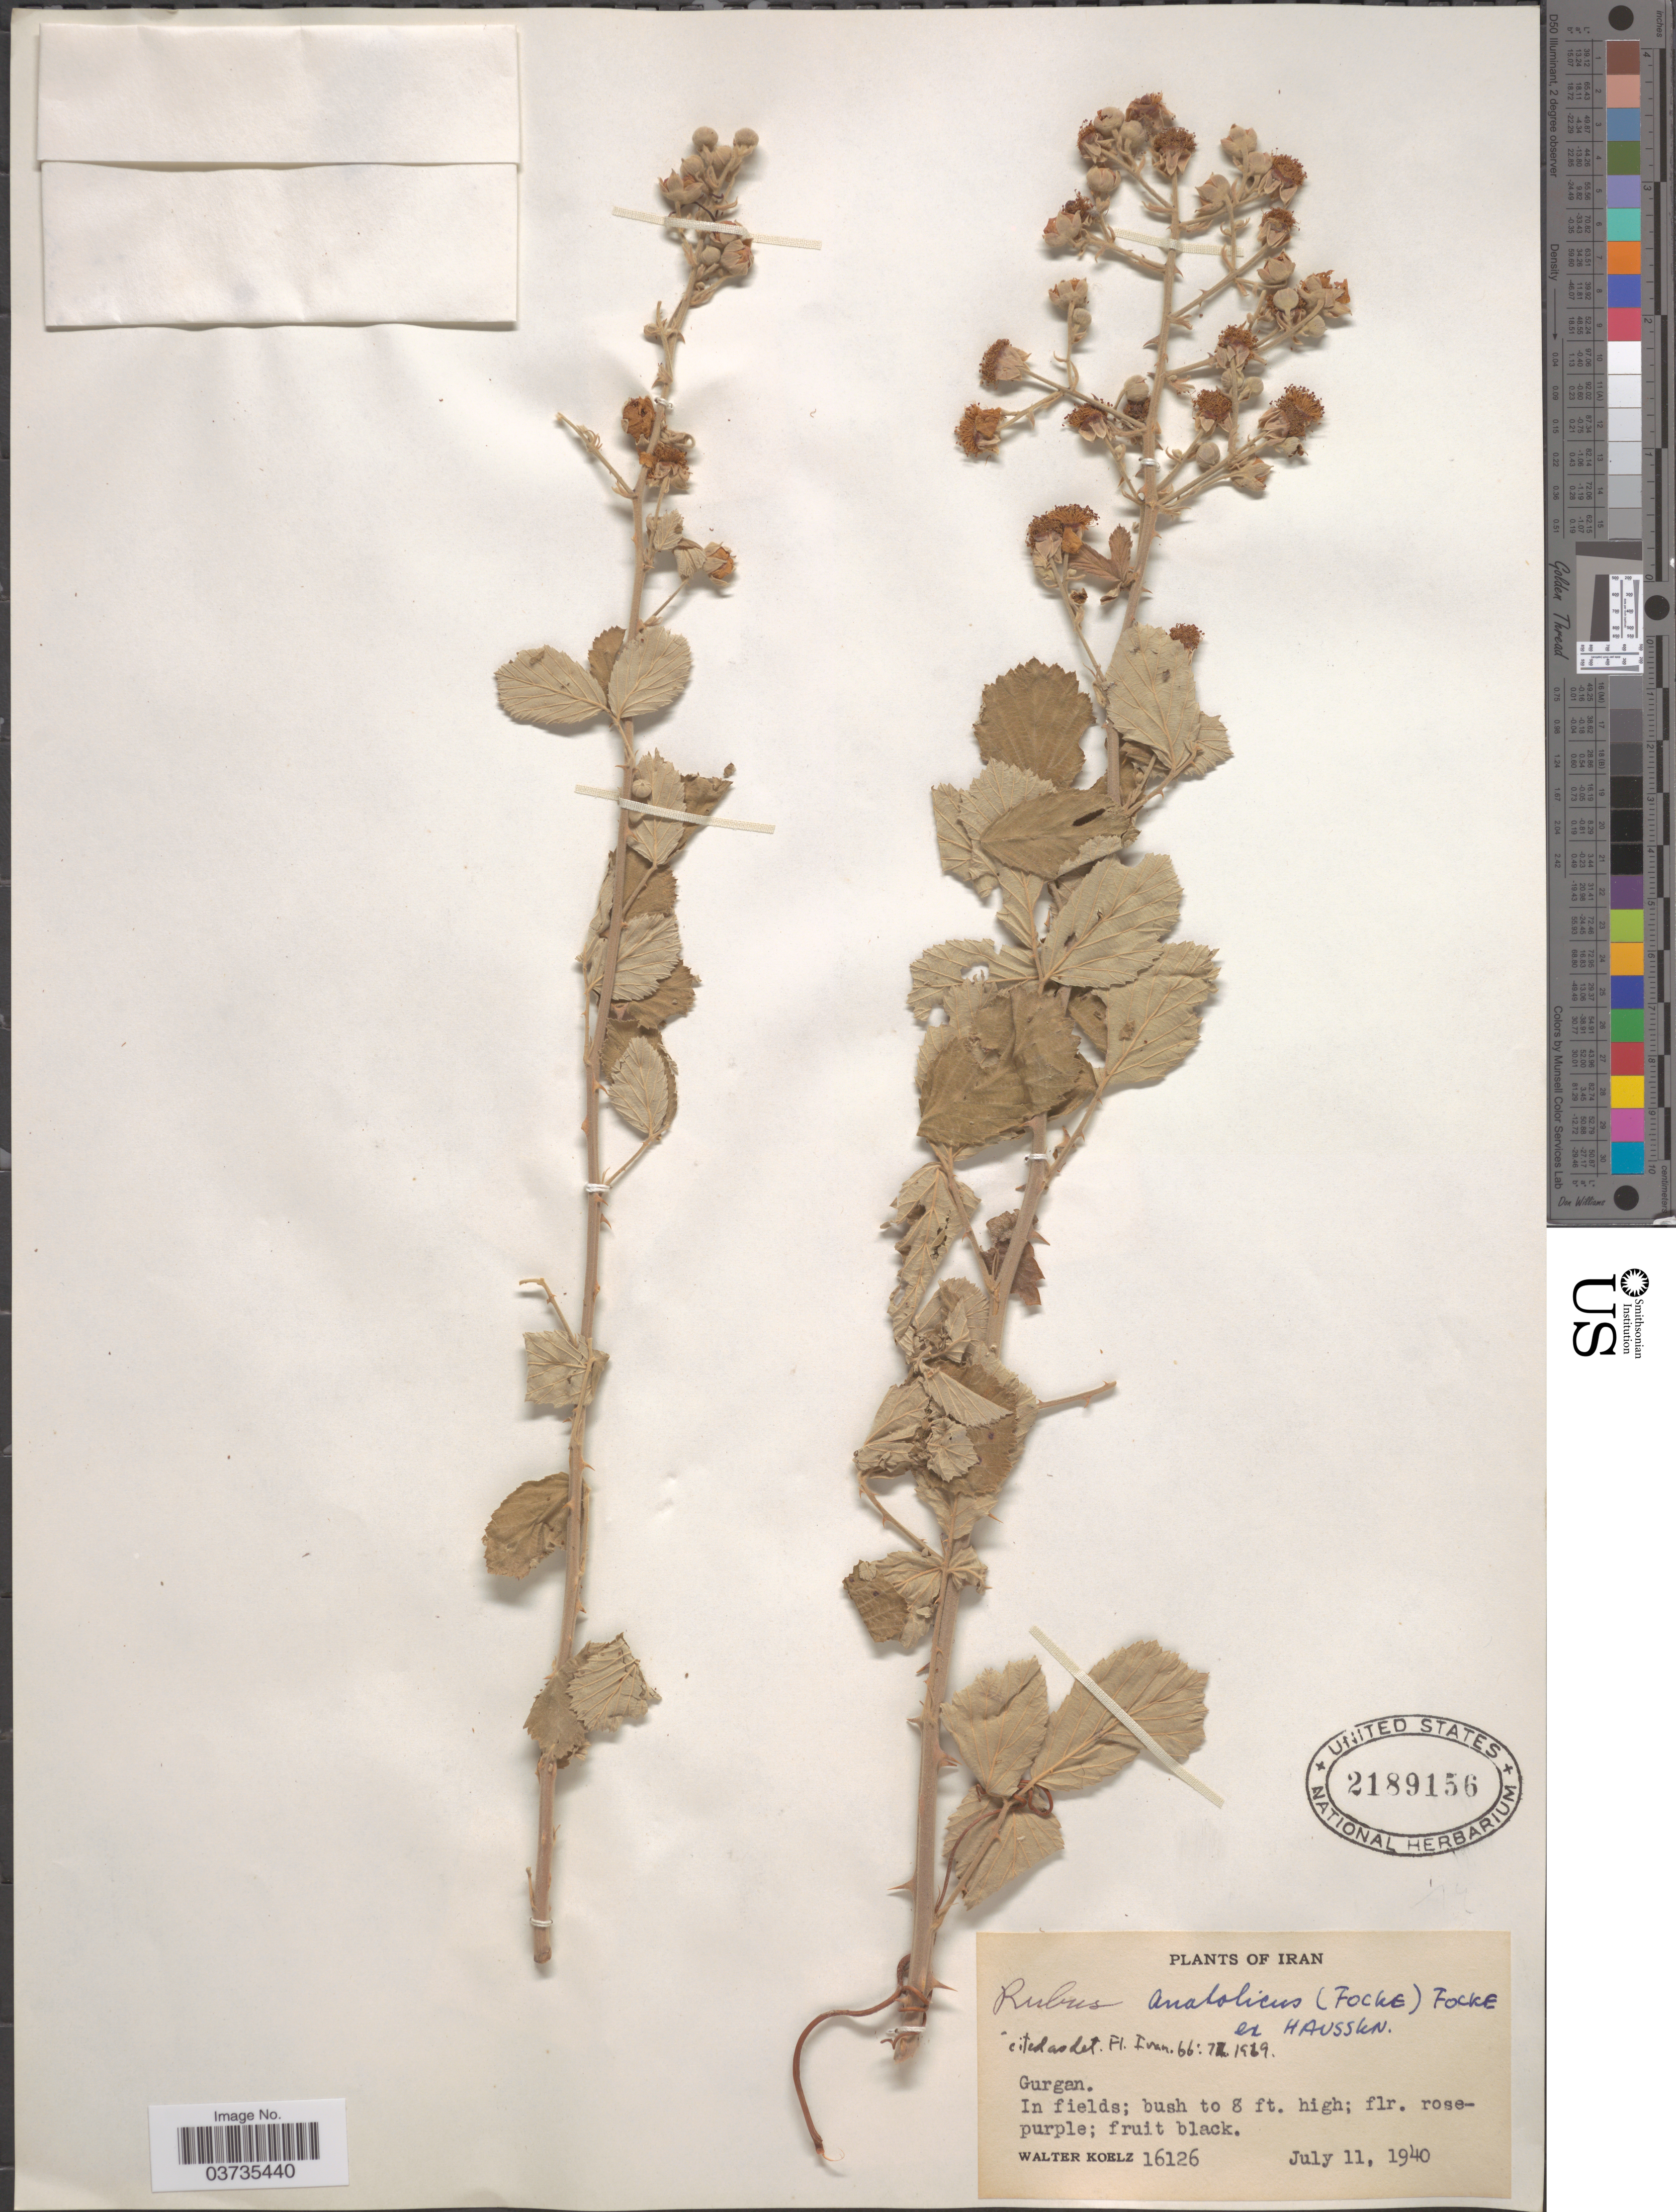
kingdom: Plantae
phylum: Tracheophyta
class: Magnoliopsida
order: Rosales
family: Rosaceae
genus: Rubus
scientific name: Rubus anatolicus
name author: Focke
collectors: W. N. Koelz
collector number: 16126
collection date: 1940-07-11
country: Iran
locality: Gurgan.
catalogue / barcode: US 2189156